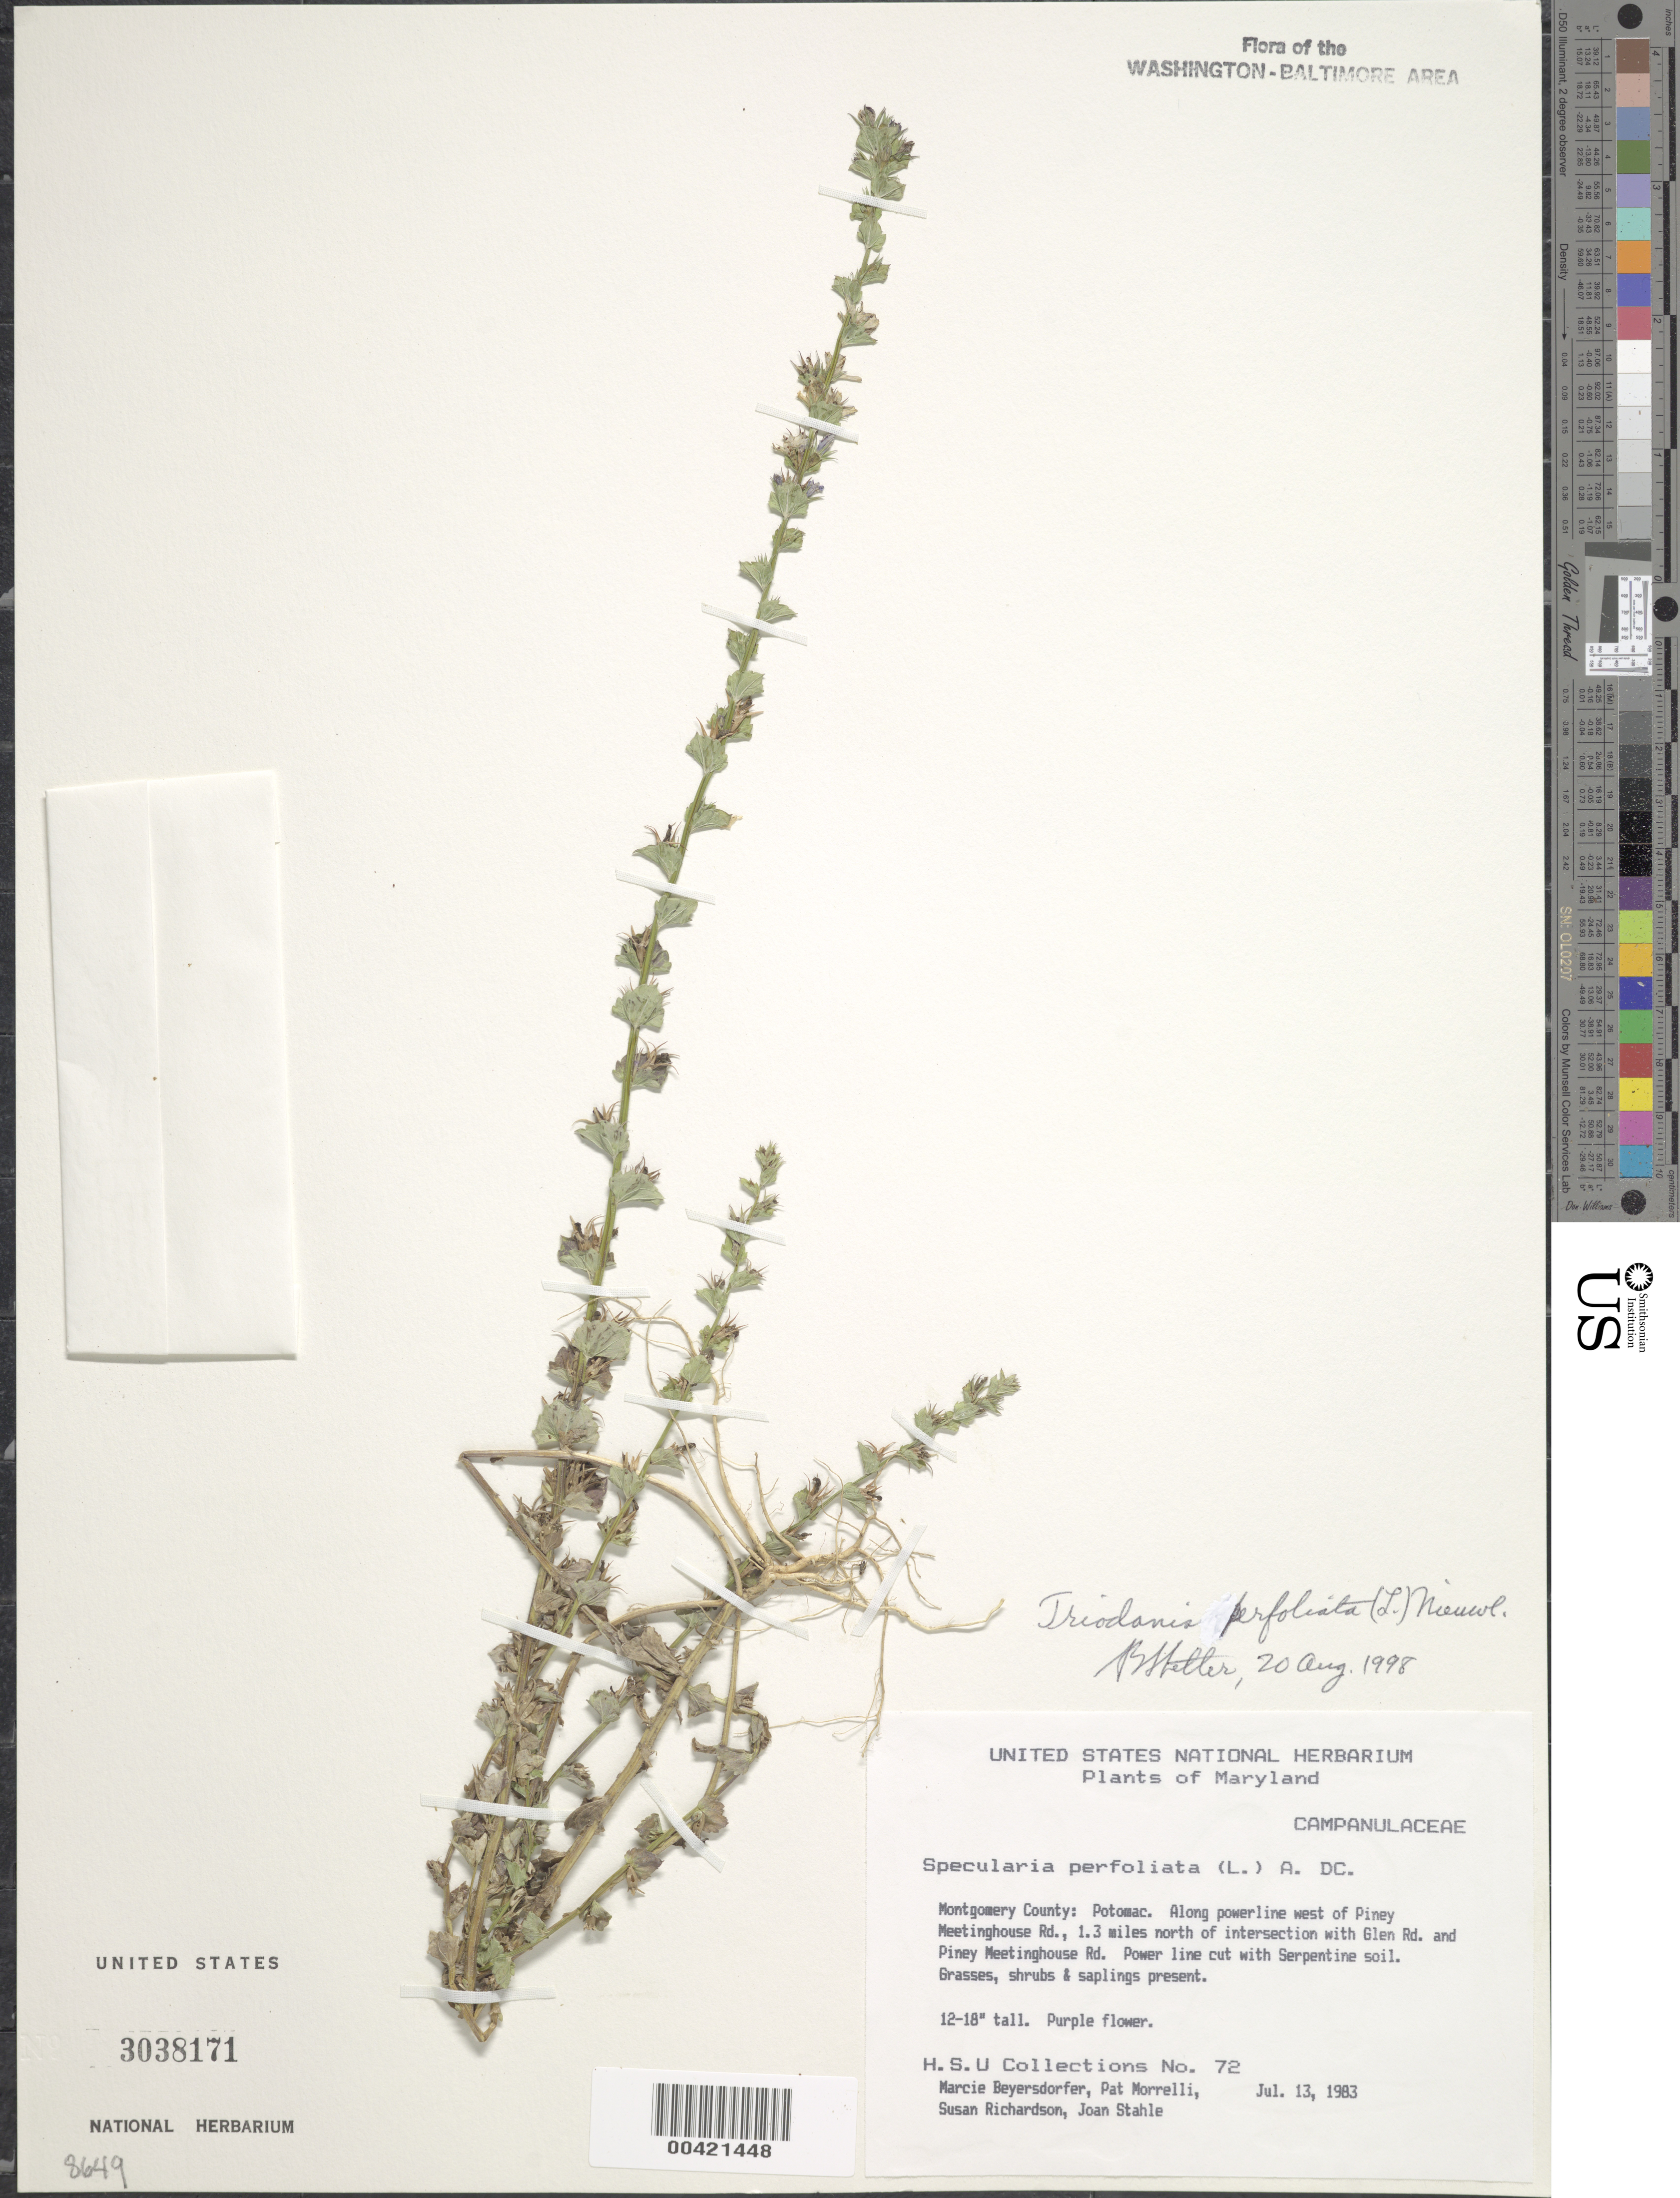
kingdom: Plantae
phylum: Tracheophyta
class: Magnoliopsida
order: Asterales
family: Campanulaceae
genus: Triodanis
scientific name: Triodanis perfoliata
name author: (L.) Nieuwl.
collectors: Herbarium Services Unit Staff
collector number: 72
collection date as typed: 13 Jul 1983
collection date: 1983-07-13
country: United States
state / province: Maryland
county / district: Montgomery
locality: Les north of intersection with Glen Rd. and Piney Meetinghouse R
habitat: Power line cut with serpentine soil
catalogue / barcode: US 3038171